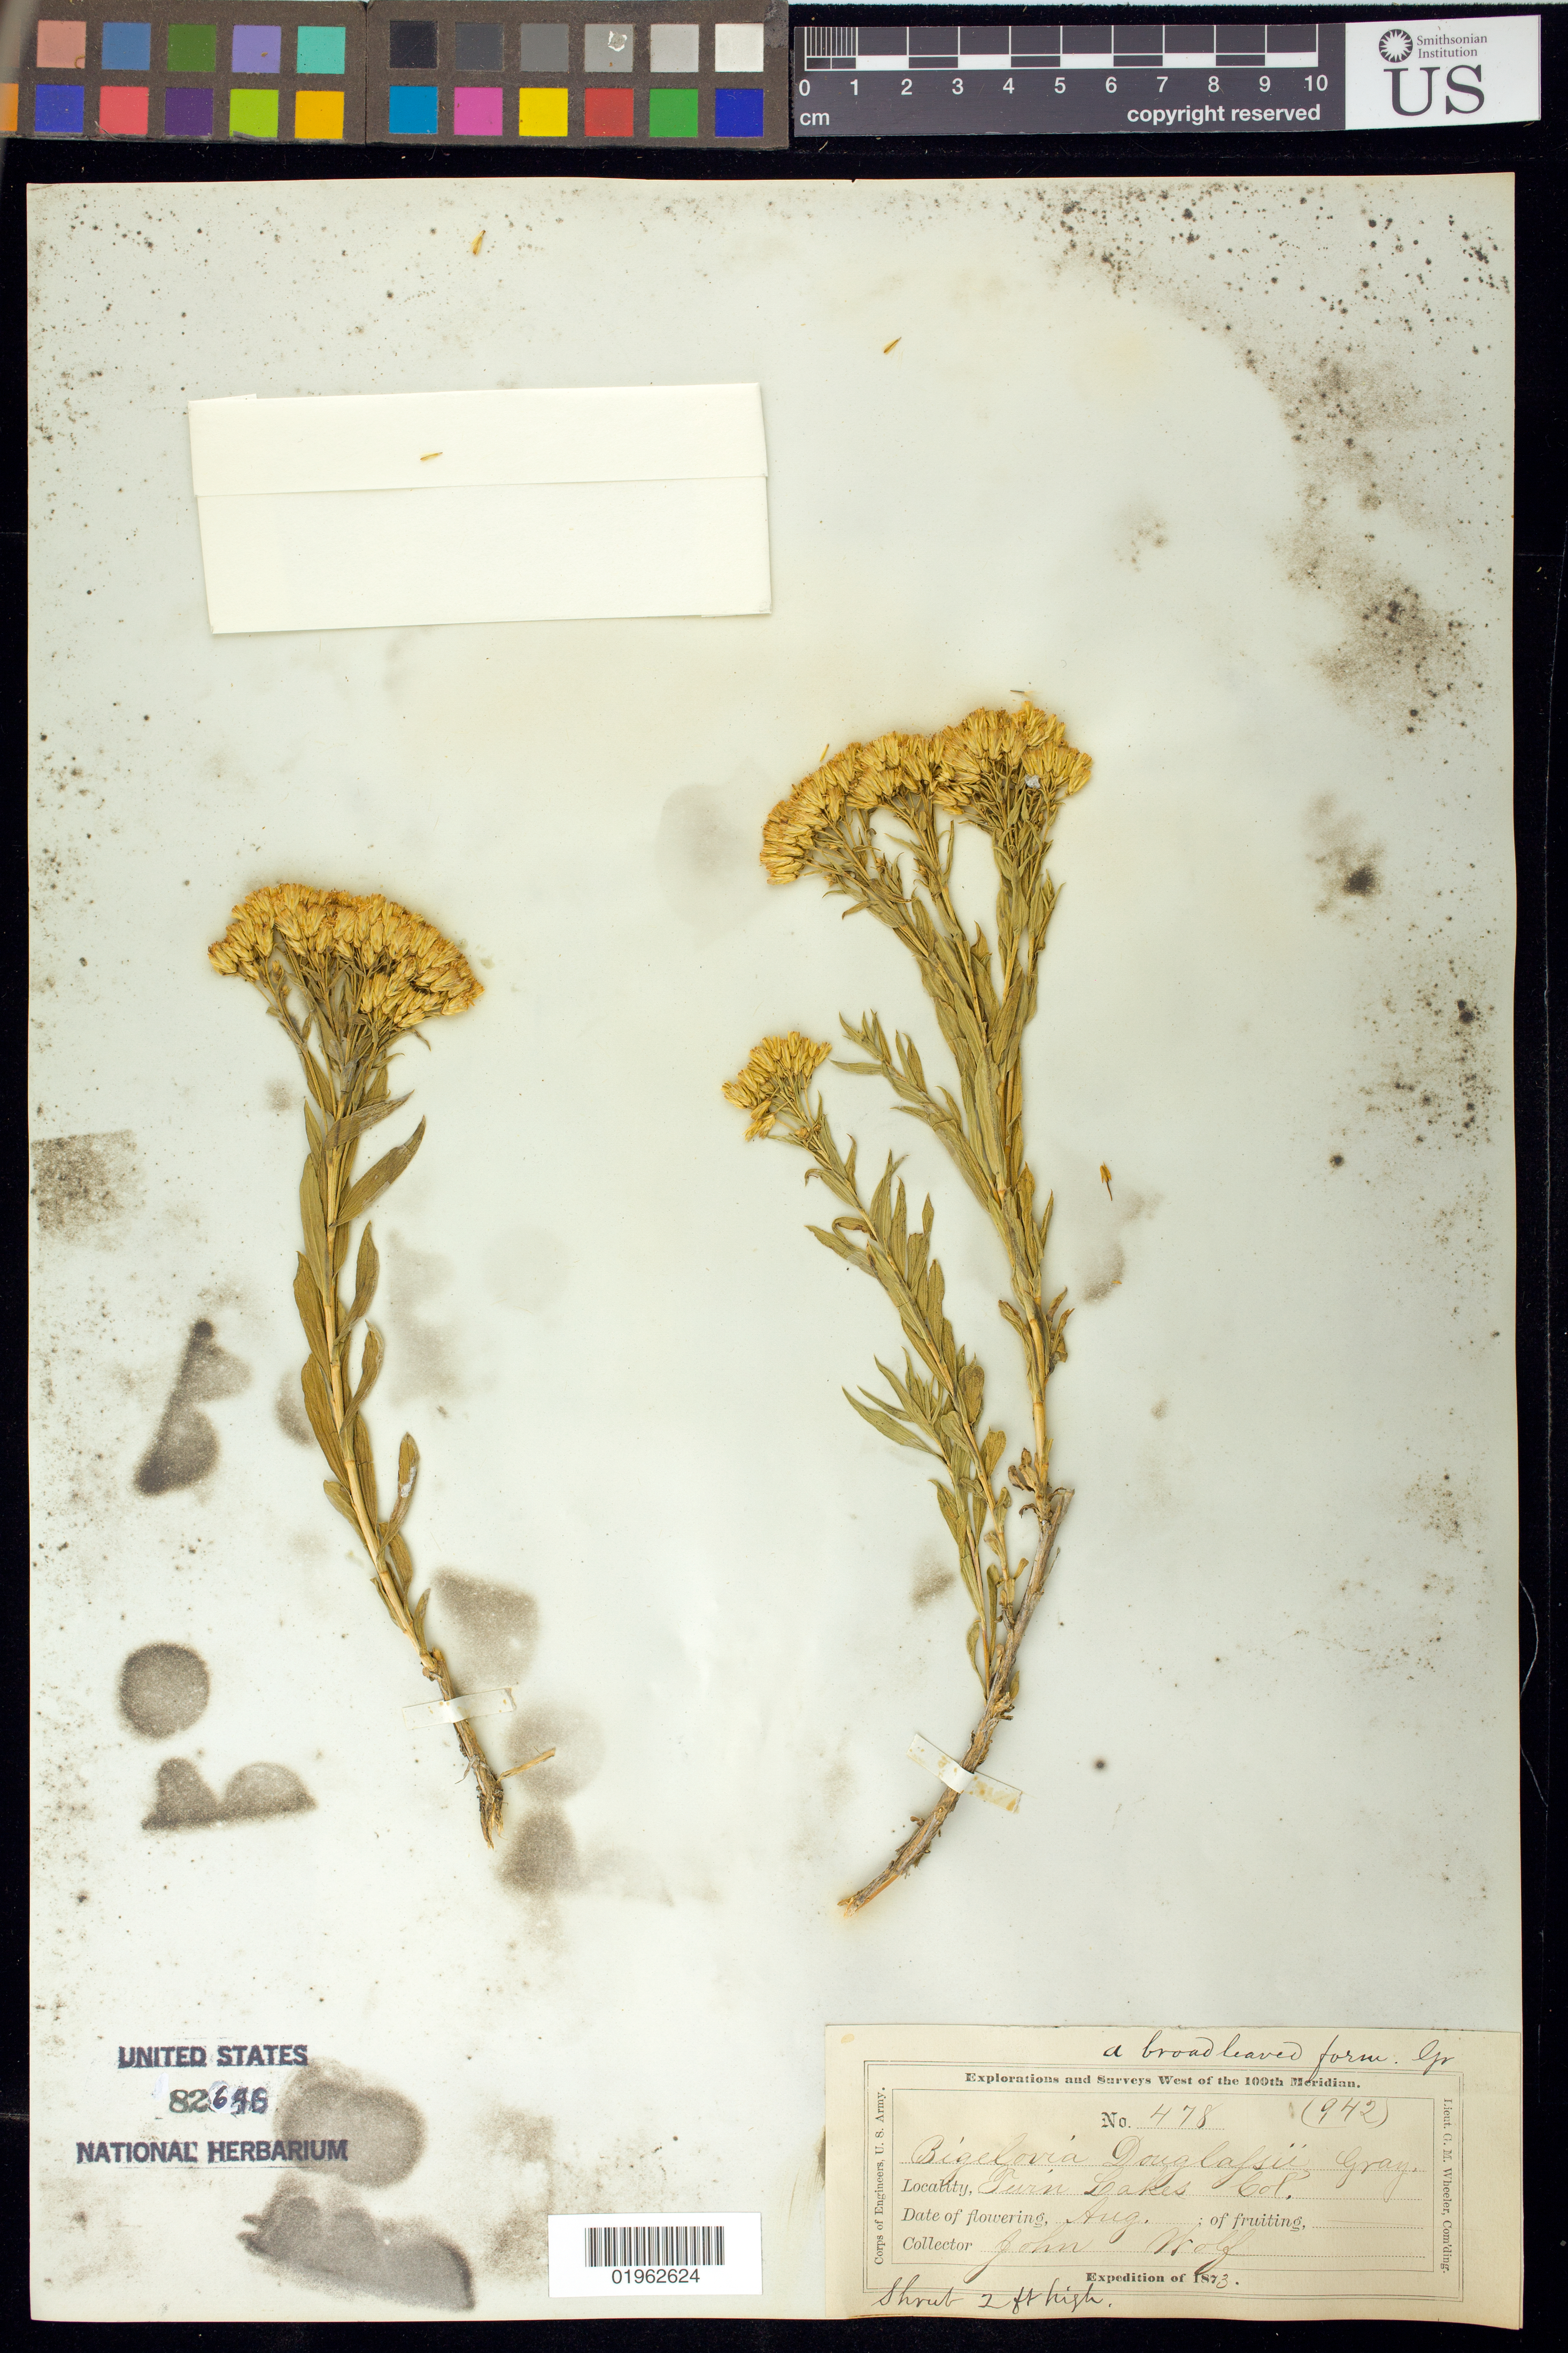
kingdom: Plantae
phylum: Tracheophyta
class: Magnoliopsida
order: Asterales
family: Asteraceae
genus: Bigelowia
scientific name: Bigelowia douglasii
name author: A. Gray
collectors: J. Wolf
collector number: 478 (942)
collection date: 1873-08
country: United States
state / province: Colorado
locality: Twin Lakes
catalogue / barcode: US 82646